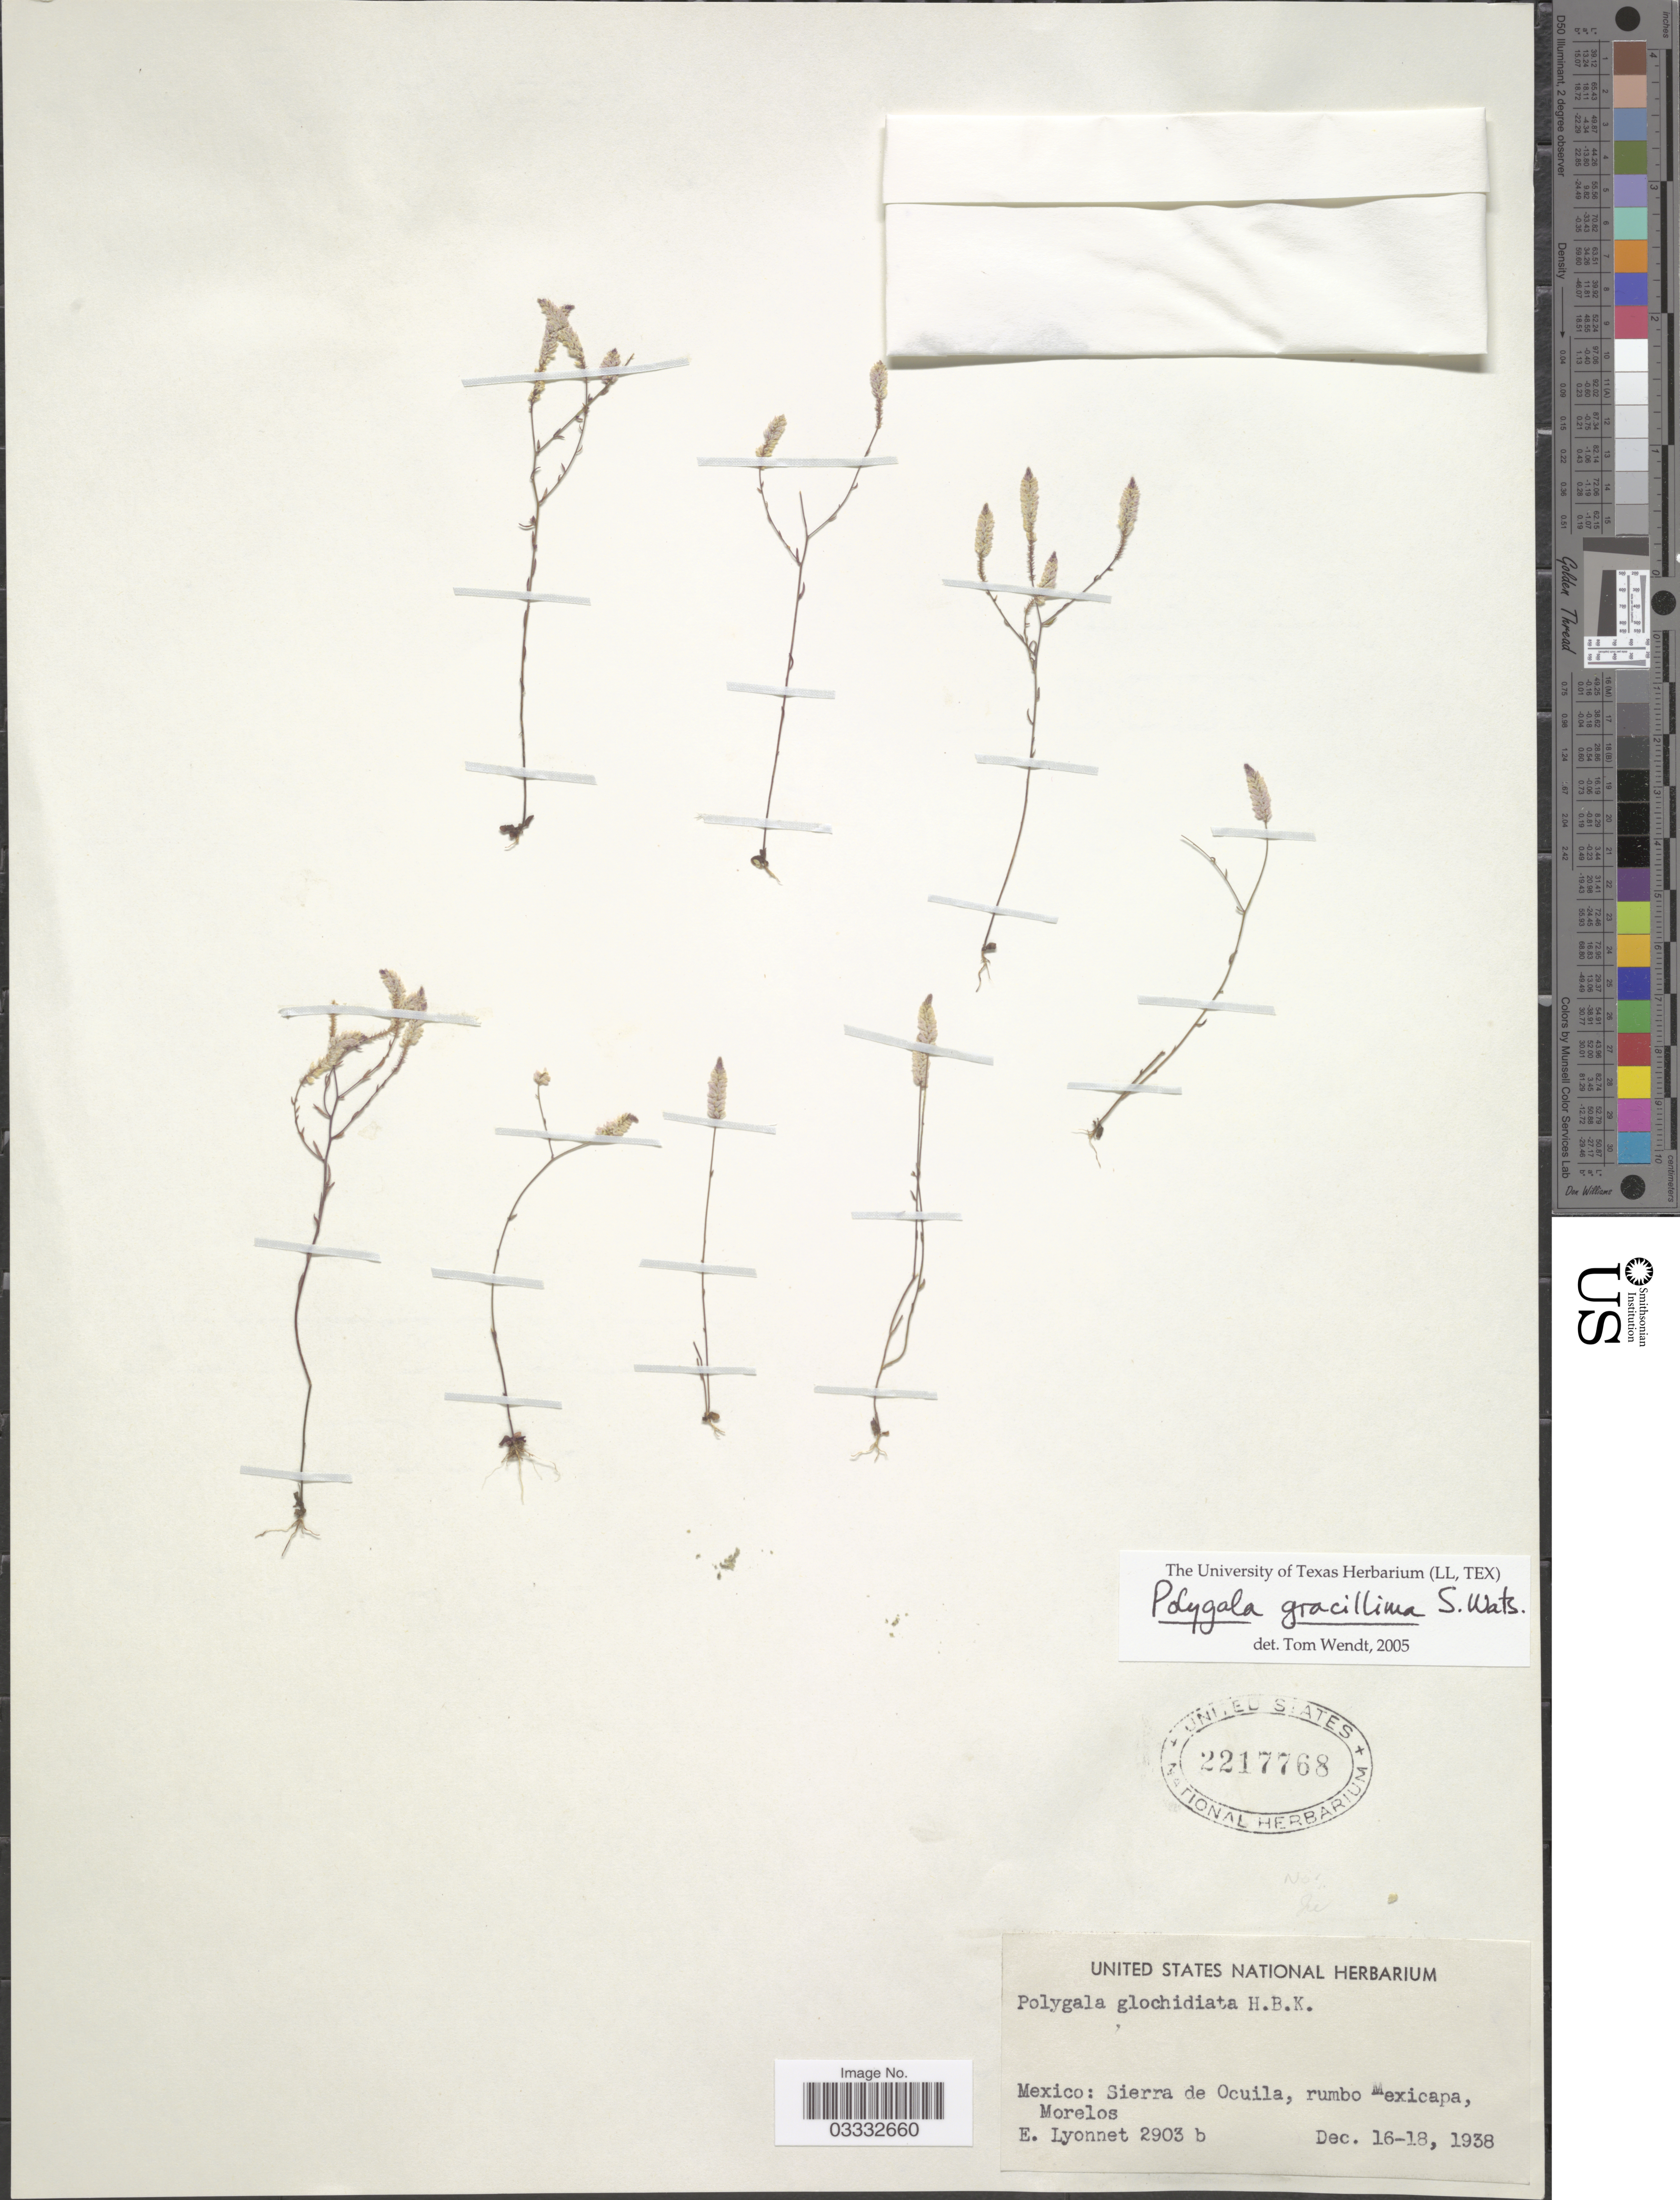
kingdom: Plantae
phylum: Tracheophyta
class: Magnoliopsida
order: Fabales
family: Polygalaceae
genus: Polygala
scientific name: Polygala gracillima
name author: S. Watson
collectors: E. Lyonnet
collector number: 2903 b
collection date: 1938-12-16/1938-12-18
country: Mexico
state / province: Morelos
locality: Sierra de Ocuila, rumba Mexicapa.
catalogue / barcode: US 2217768